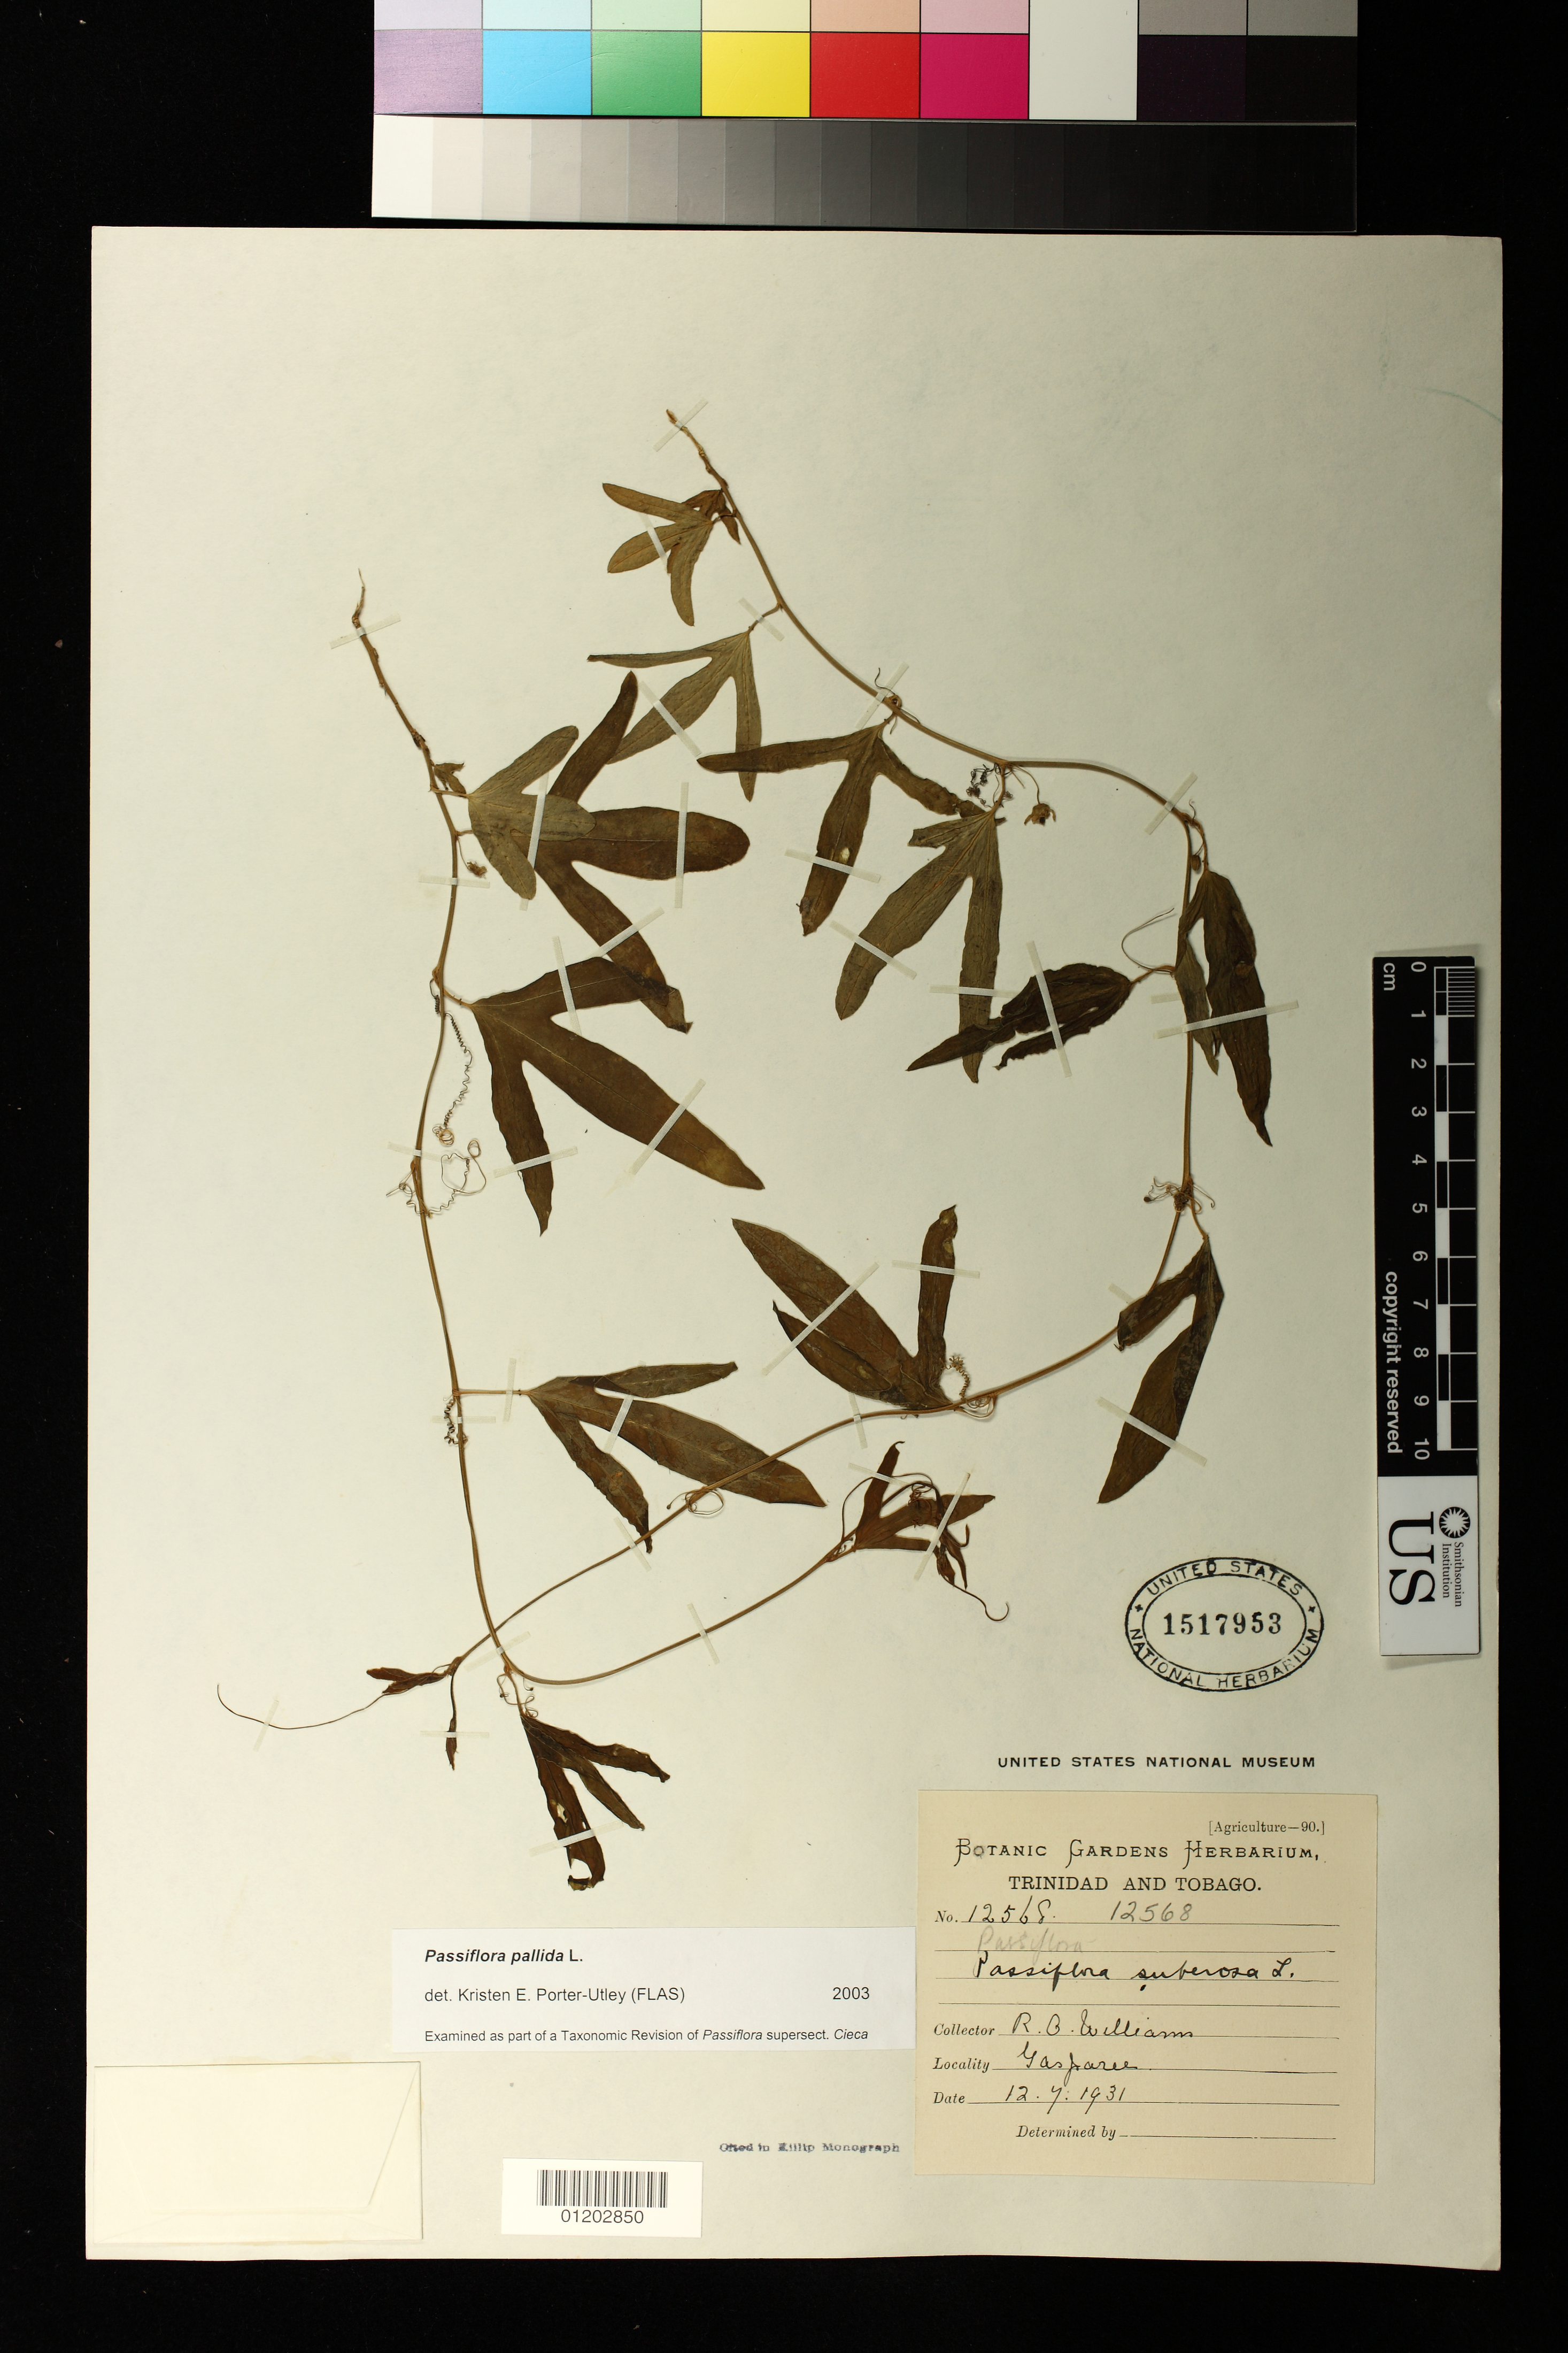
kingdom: Plantae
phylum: Tracheophyta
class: Magnoliopsida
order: Malpighiales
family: Passifloraceae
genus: Passiflora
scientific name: Passiflora pallida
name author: L.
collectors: R. O. Williams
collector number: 12568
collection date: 1931-12-07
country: Trinidad and Tobago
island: Trinidad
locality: Gasparee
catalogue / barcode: US 1517953